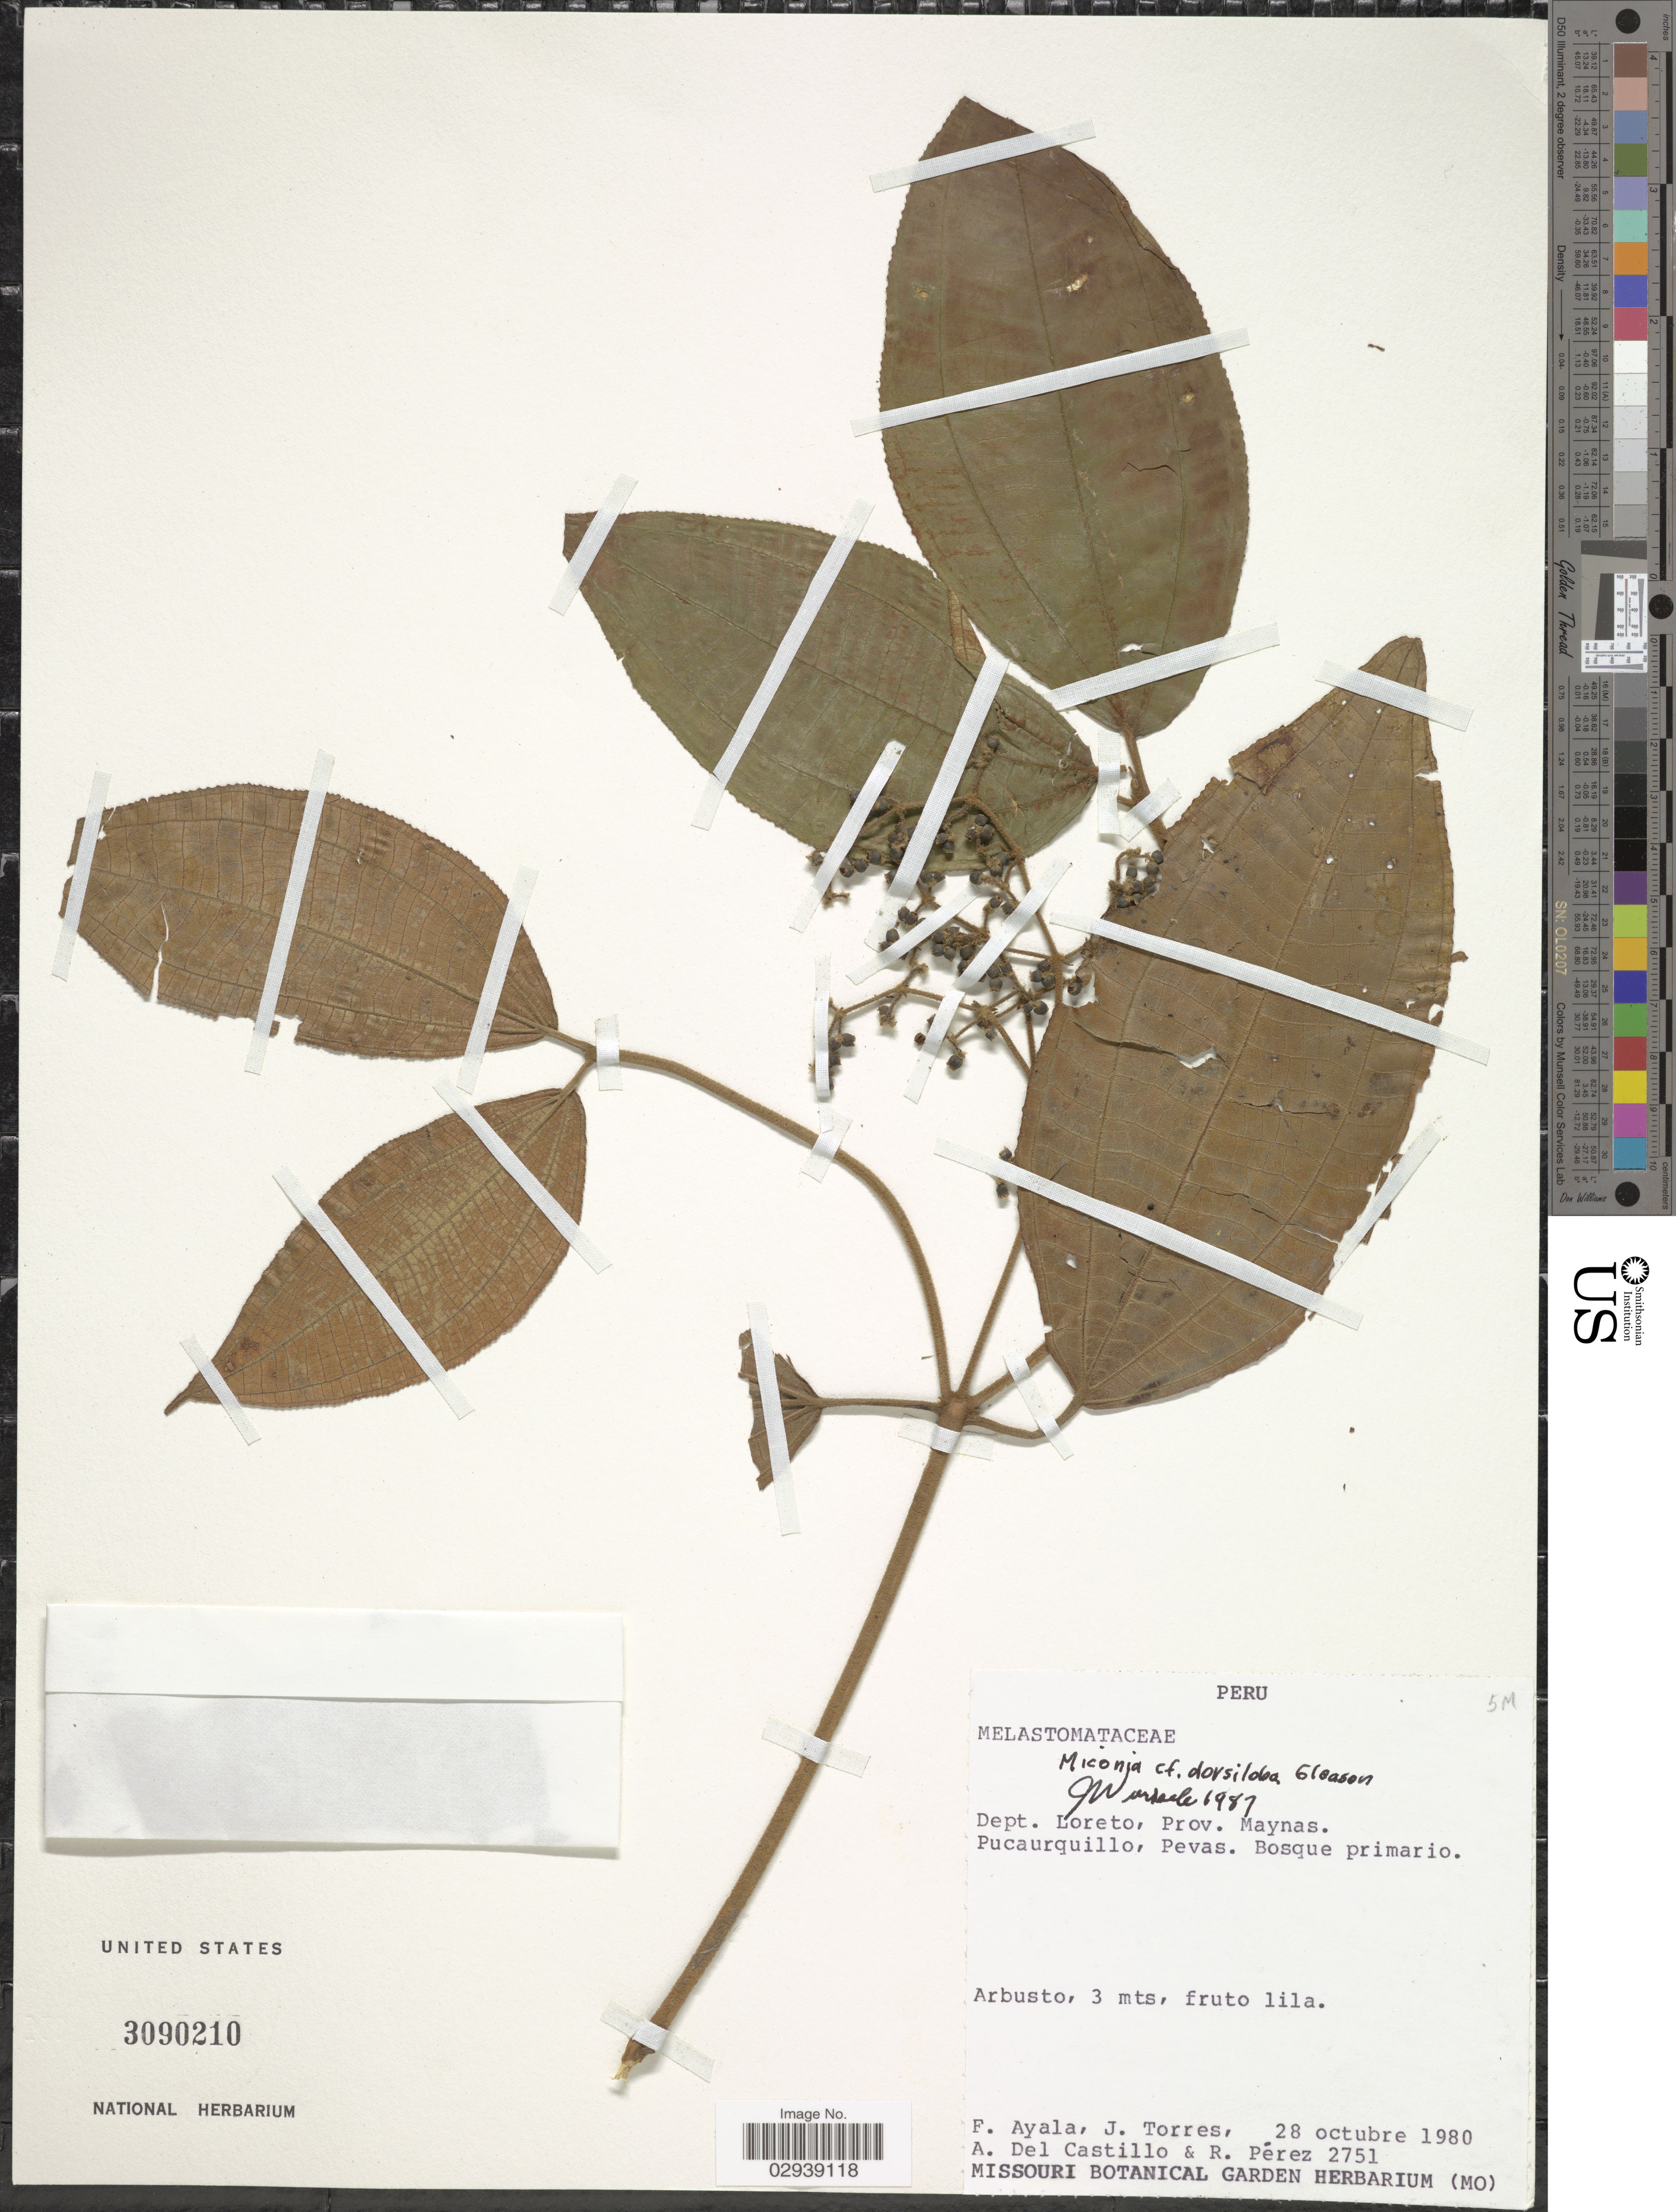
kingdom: Plantae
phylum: Tracheophyta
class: Magnoliopsida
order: Myrtales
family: Melastomataceae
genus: Miconia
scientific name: Miconia dorsiloba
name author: Gleason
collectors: F. Ayala, J. Torres, A. Del Castillo & R. Perez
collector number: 2751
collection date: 1980-10-28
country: Peru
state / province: Loreto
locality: Dept. Loreto, Prov. Maynas. Pucaurquillo, Pevas.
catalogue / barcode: US 3090210